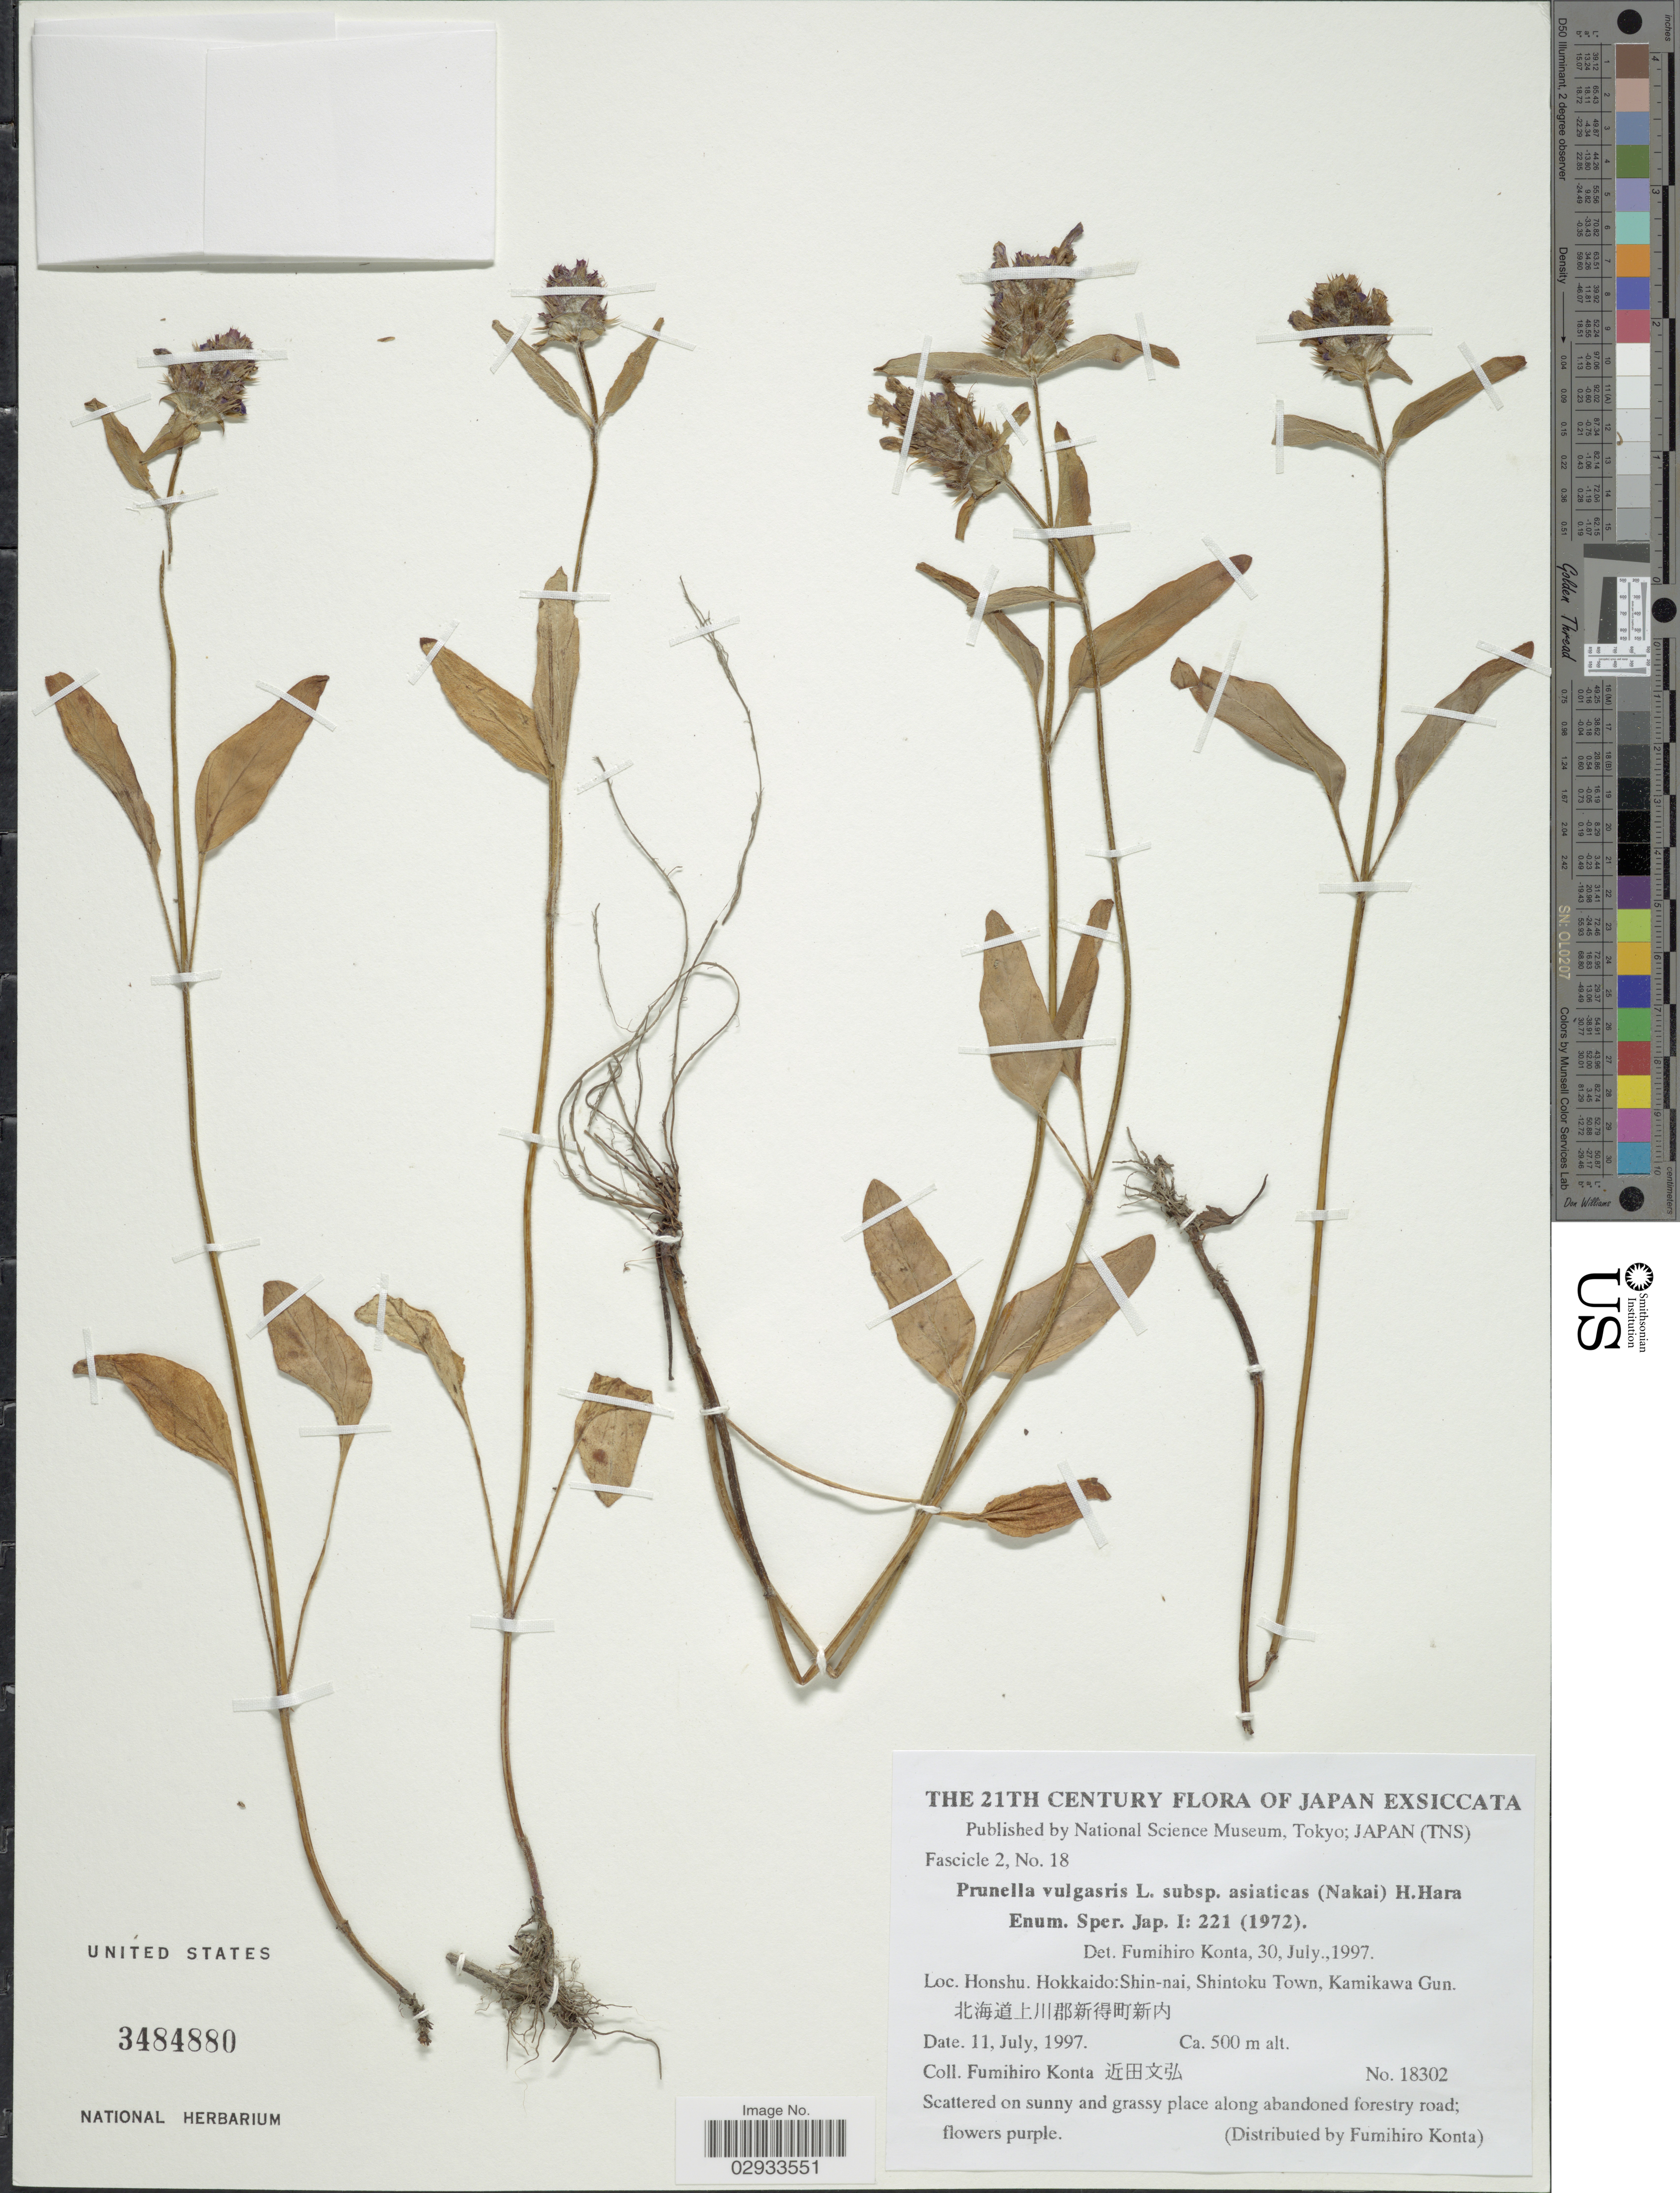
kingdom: Plantae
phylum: Tracheophyta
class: Magnoliopsida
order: Lamiales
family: Lamiaceae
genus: Prunella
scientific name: Prunella vulgaris subsp. asiatica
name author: H. Hara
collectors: F. Konta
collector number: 18302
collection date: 1997-07-11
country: Japan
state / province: Hokkaidō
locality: Honshu, Hokkaido: Shin-nai, Shintoku Town, Kamikawa Gun.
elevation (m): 500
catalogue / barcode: US 3484880